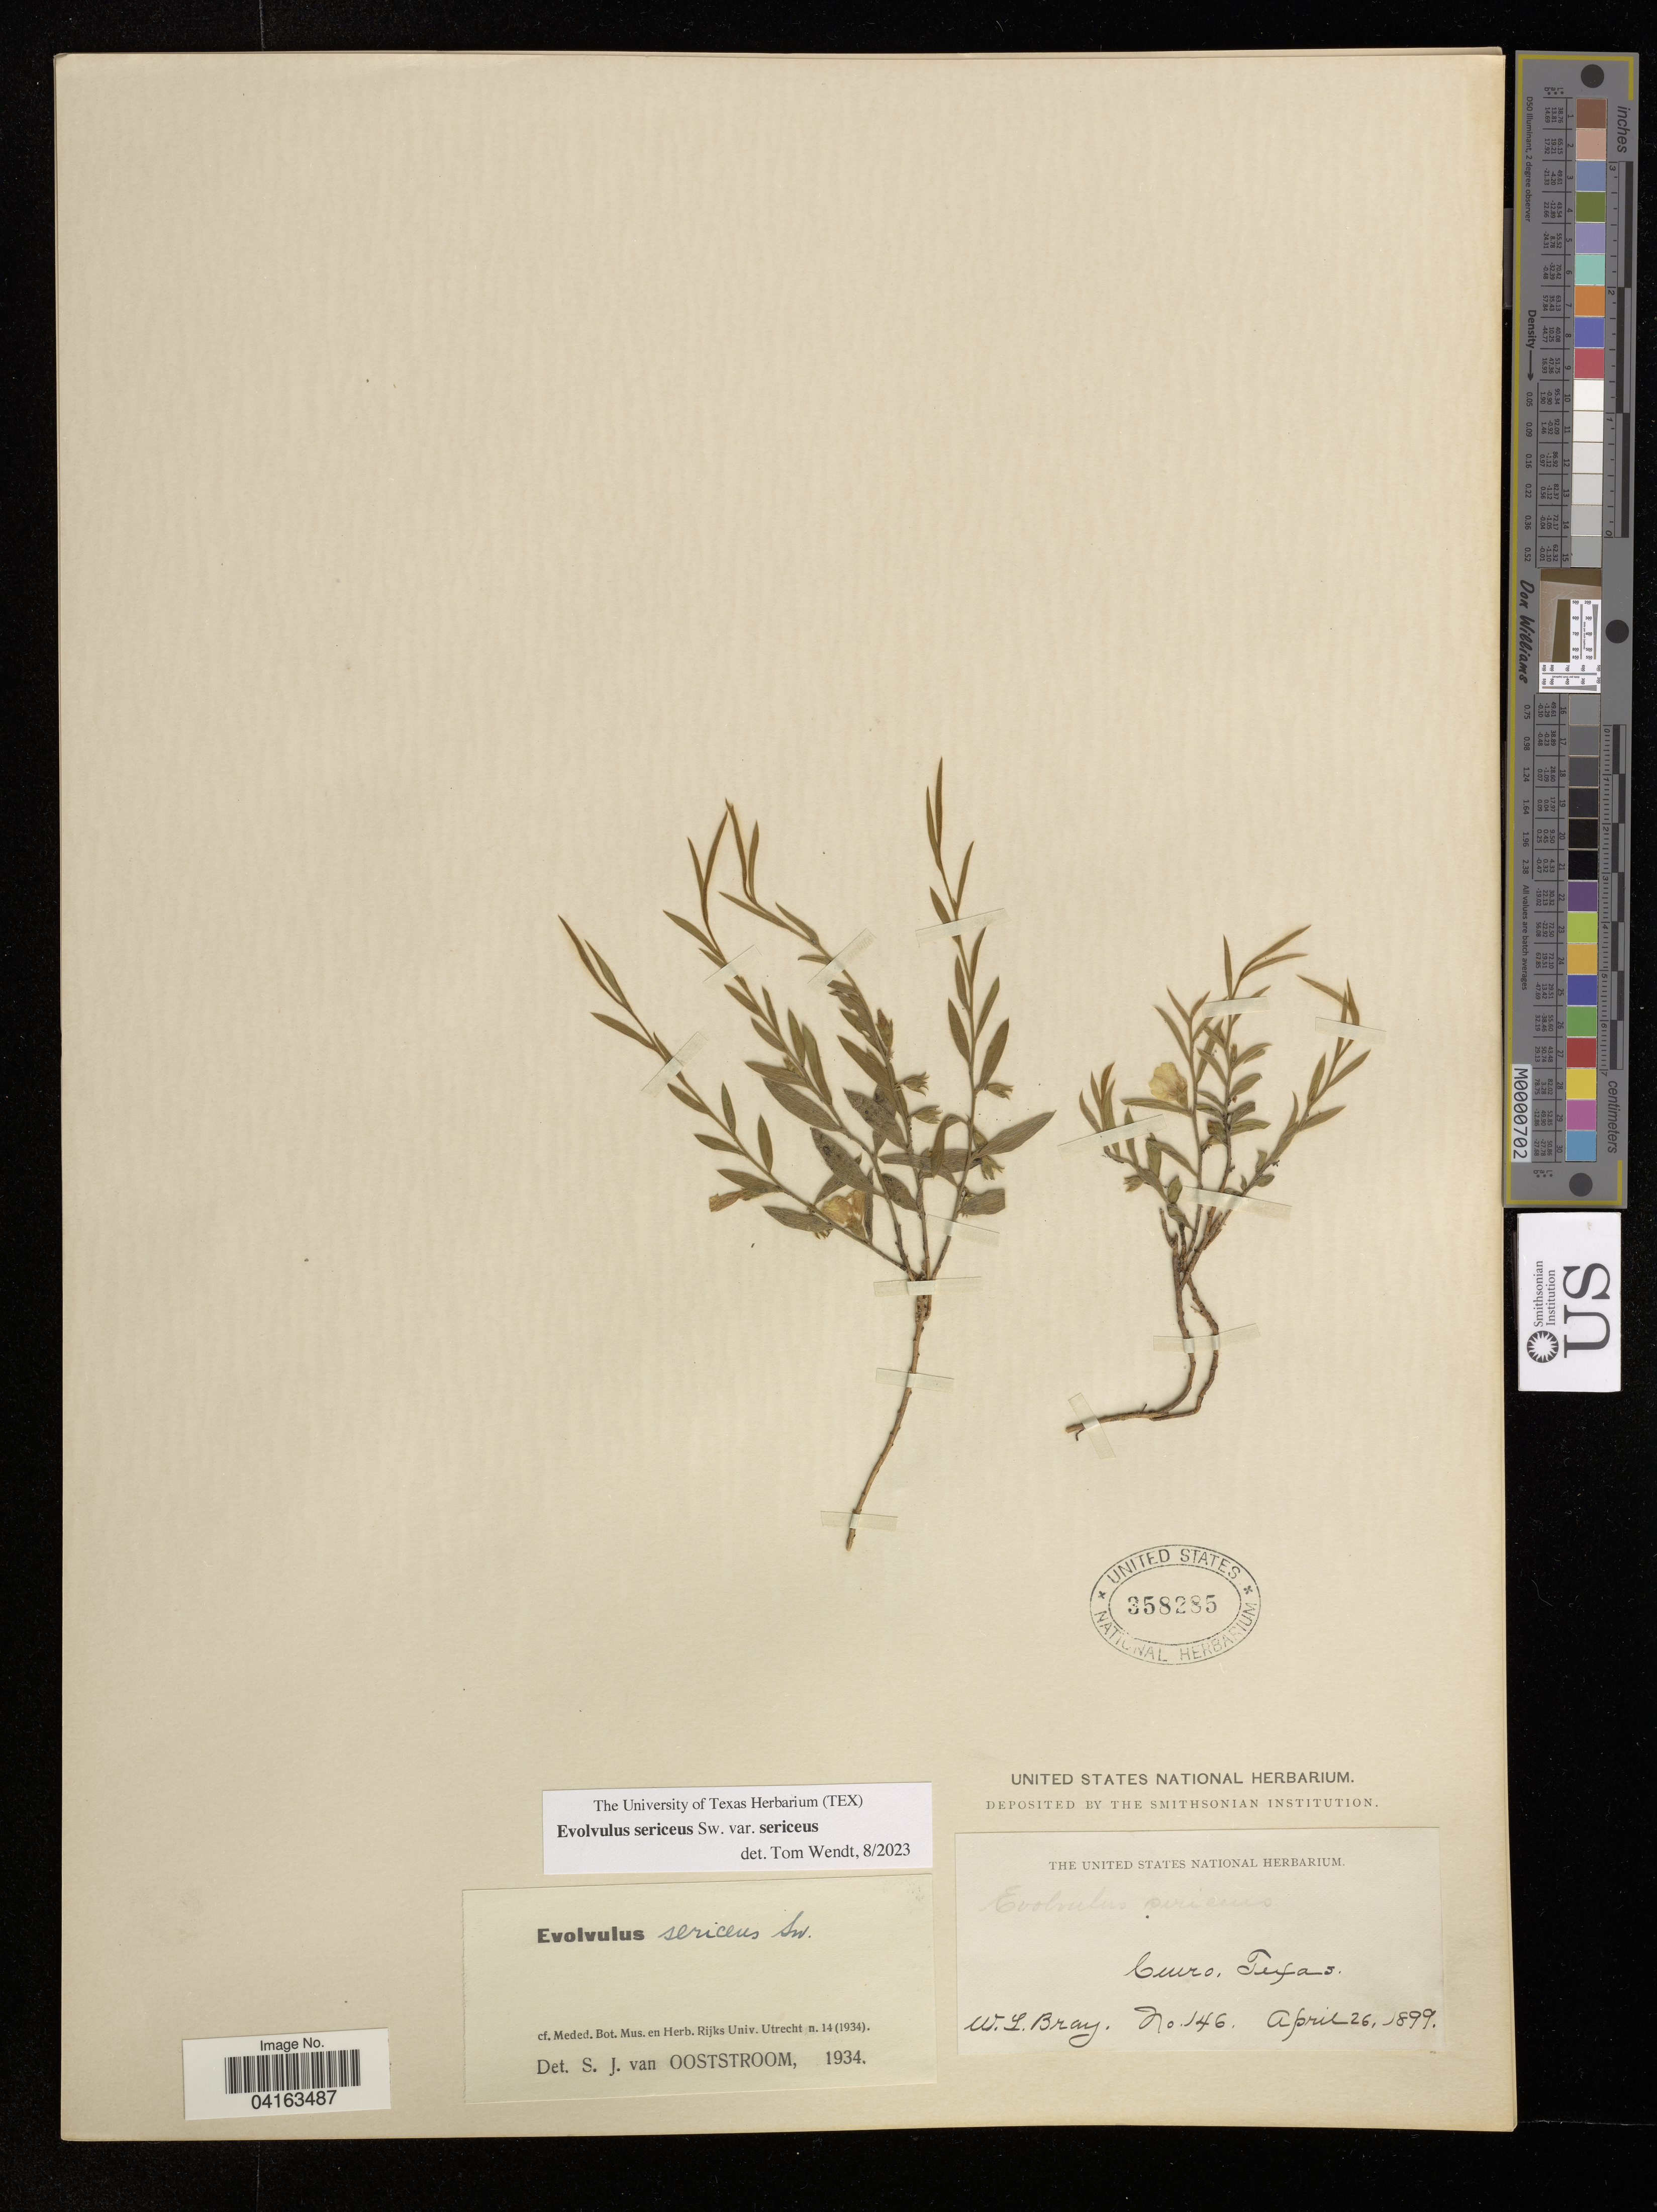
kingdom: Plantae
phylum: Tracheophyta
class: Magnoliopsida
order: Solanales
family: Convolvulaceae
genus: Evolvulus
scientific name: Evolvulus sericeus var. sericeus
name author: Sw.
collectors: W. Bray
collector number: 146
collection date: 1899-04-26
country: United States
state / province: Texas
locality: Cuero.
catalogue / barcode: US 358285